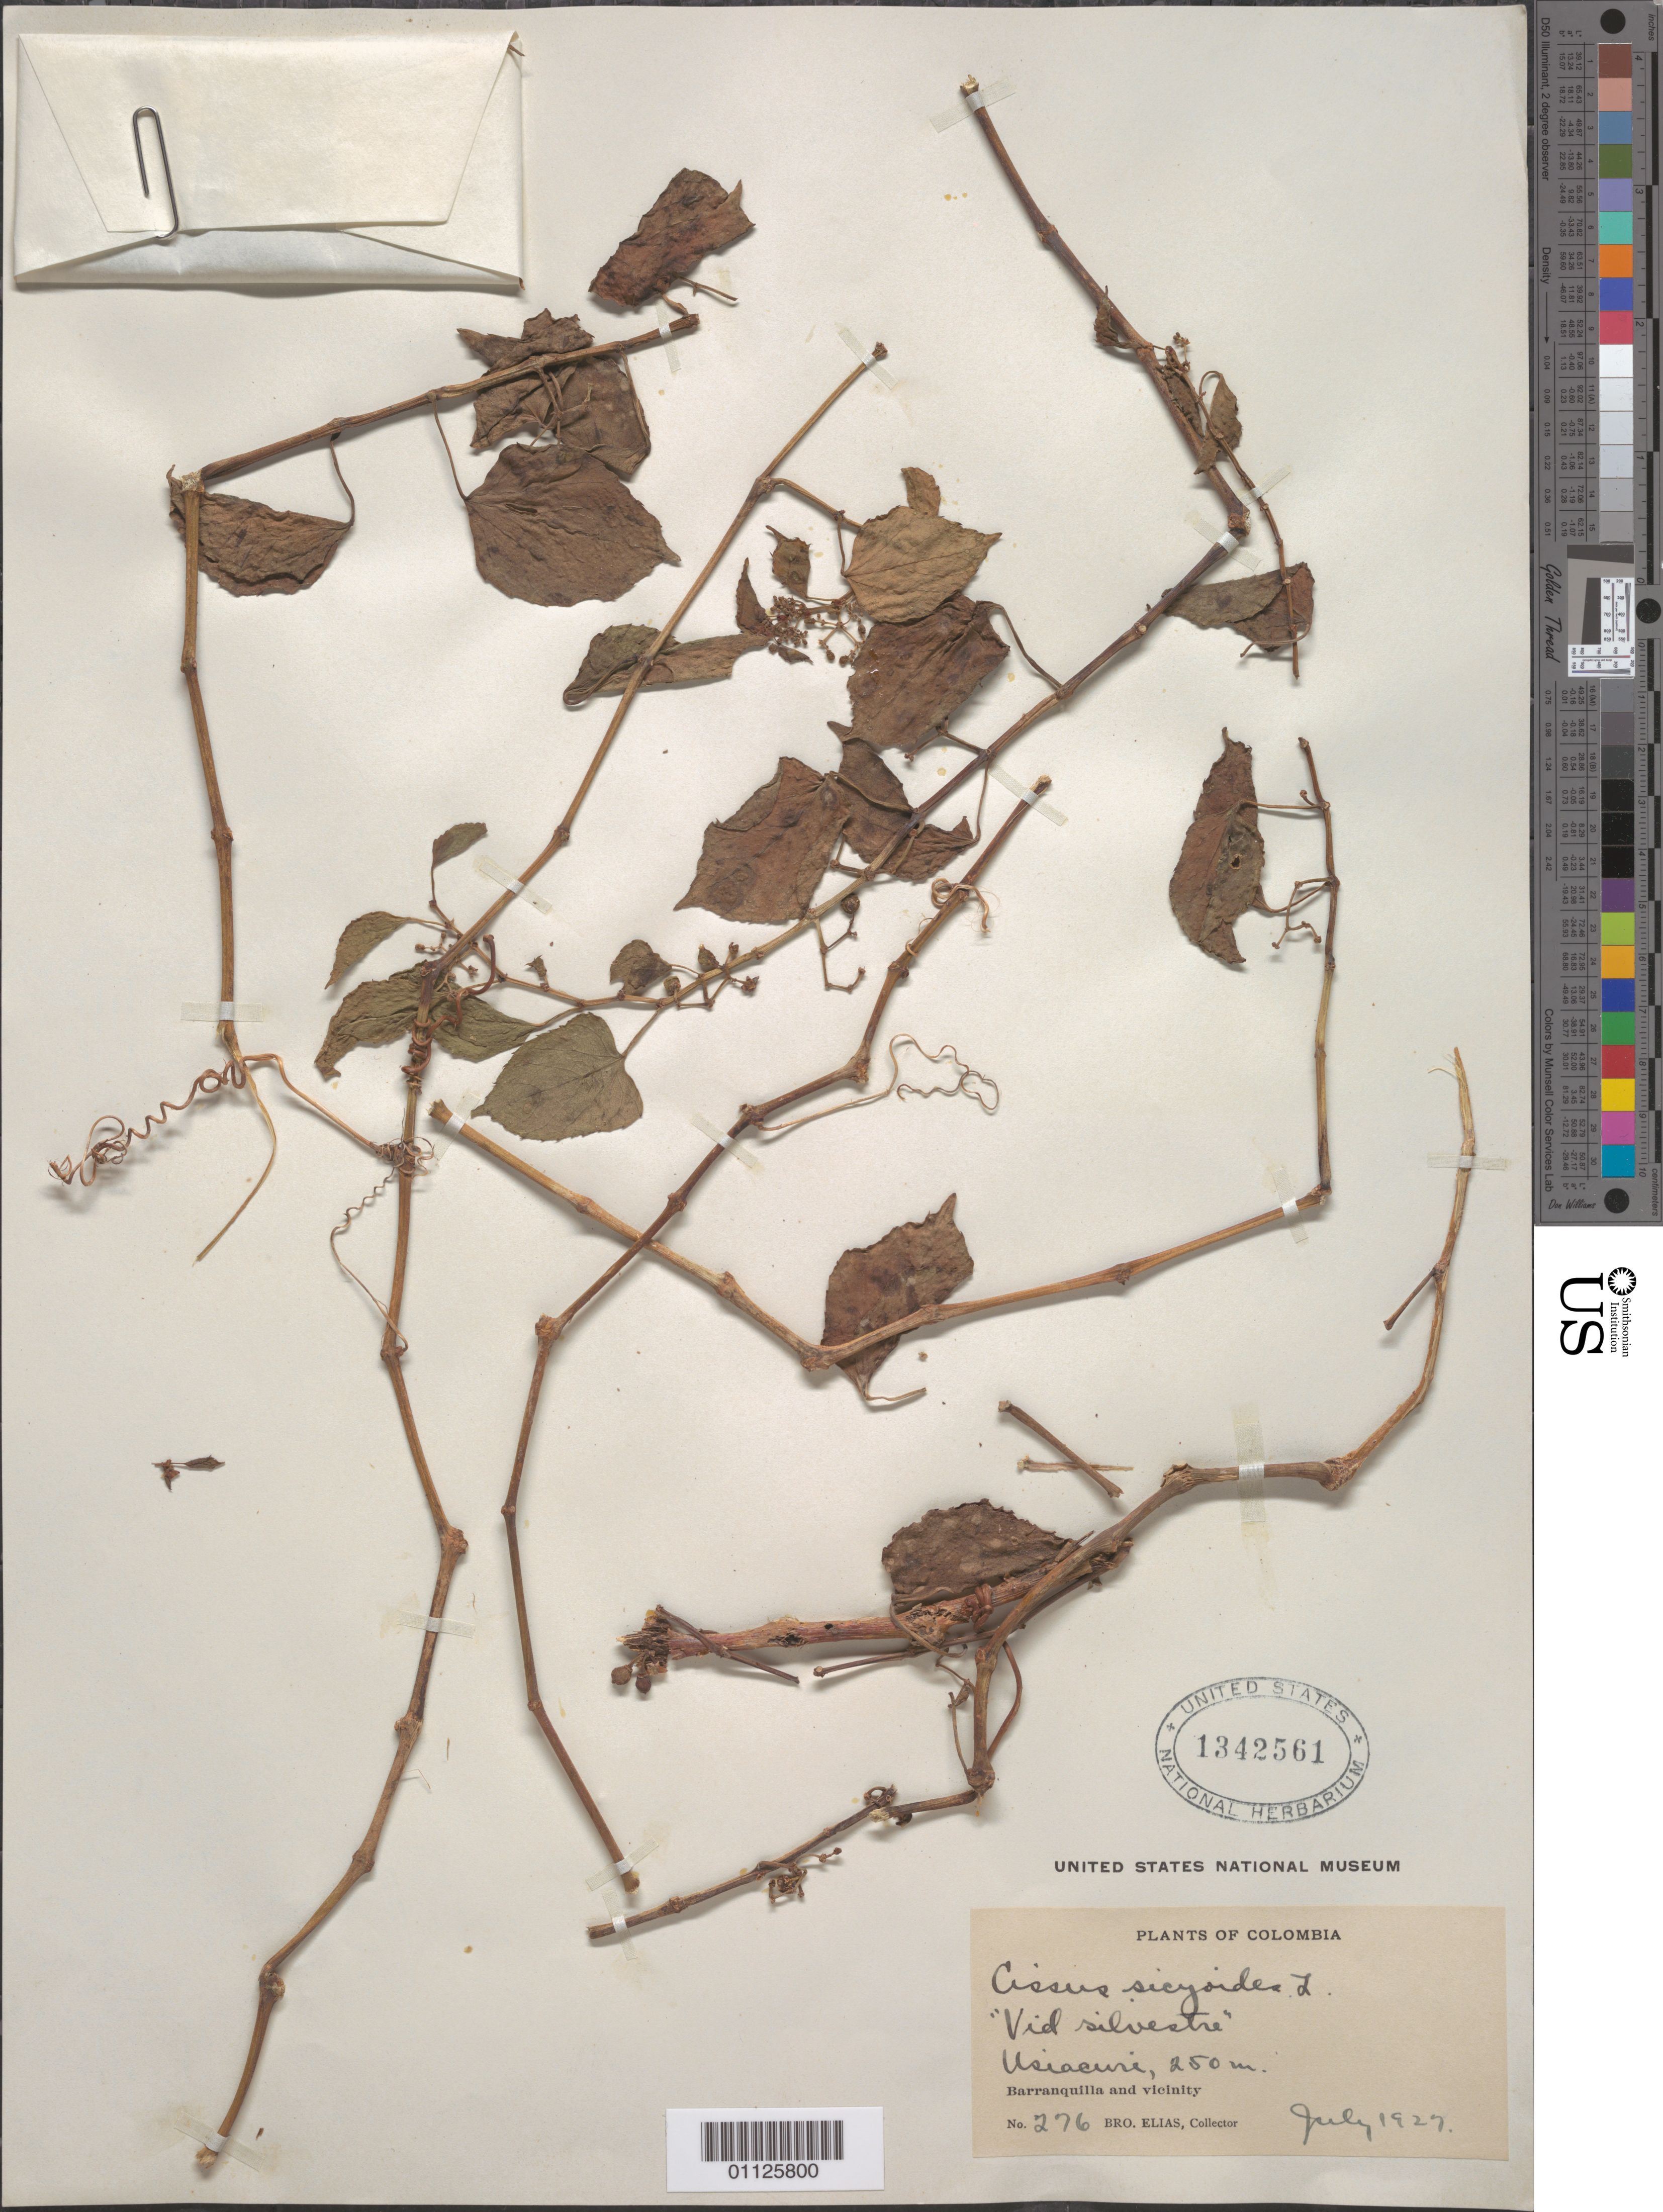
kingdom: Plantae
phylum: Tracheophyta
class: Magnoliopsida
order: Vitales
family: Vitaceae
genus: Cissus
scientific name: Cissus verticillata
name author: (L.) Nicolson & C.E. Jarvis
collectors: Bro. Elias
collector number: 276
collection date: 1929-07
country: Colombia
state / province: Atlántico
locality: Barranquilla and vicinity. Usiacuri.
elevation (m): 250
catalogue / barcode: US 1342561